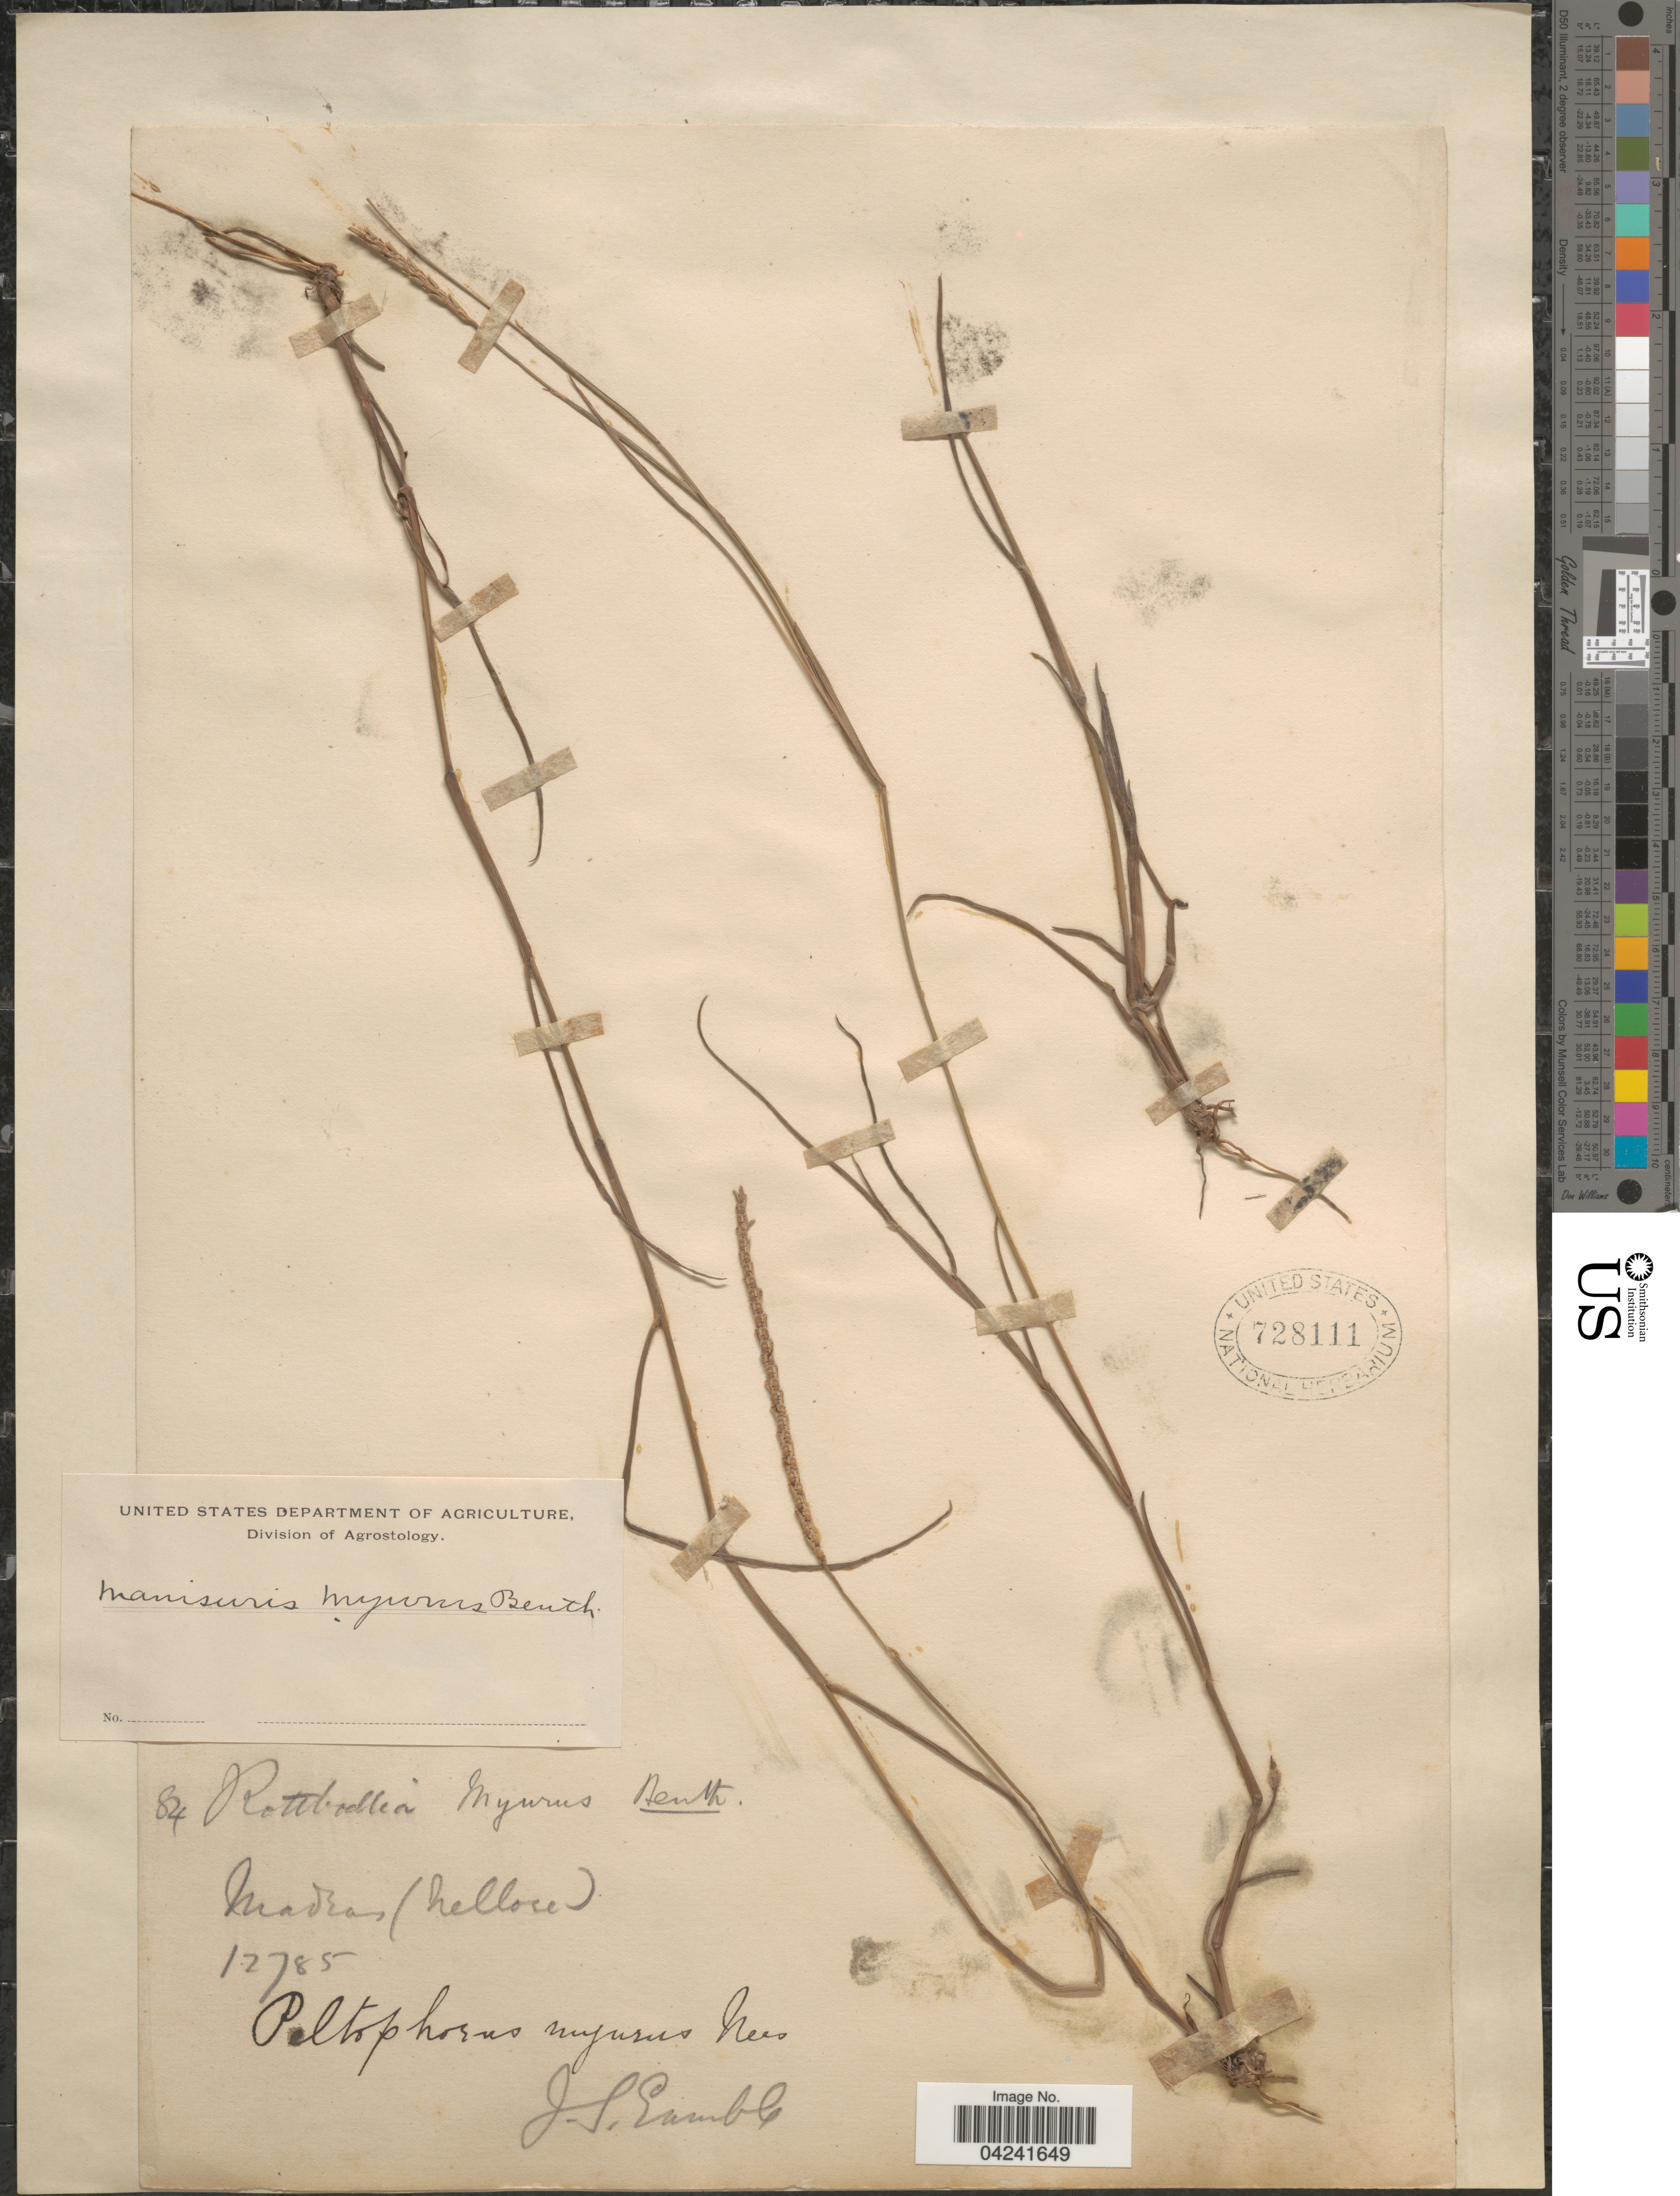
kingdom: Plantae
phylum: Tracheophyta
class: Liliopsida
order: Poales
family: Poaceae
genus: Manisuris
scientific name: Manisuris myurus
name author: L.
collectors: J. S. Gamble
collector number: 12785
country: India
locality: Madras (Nellore).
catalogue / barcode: US 728111